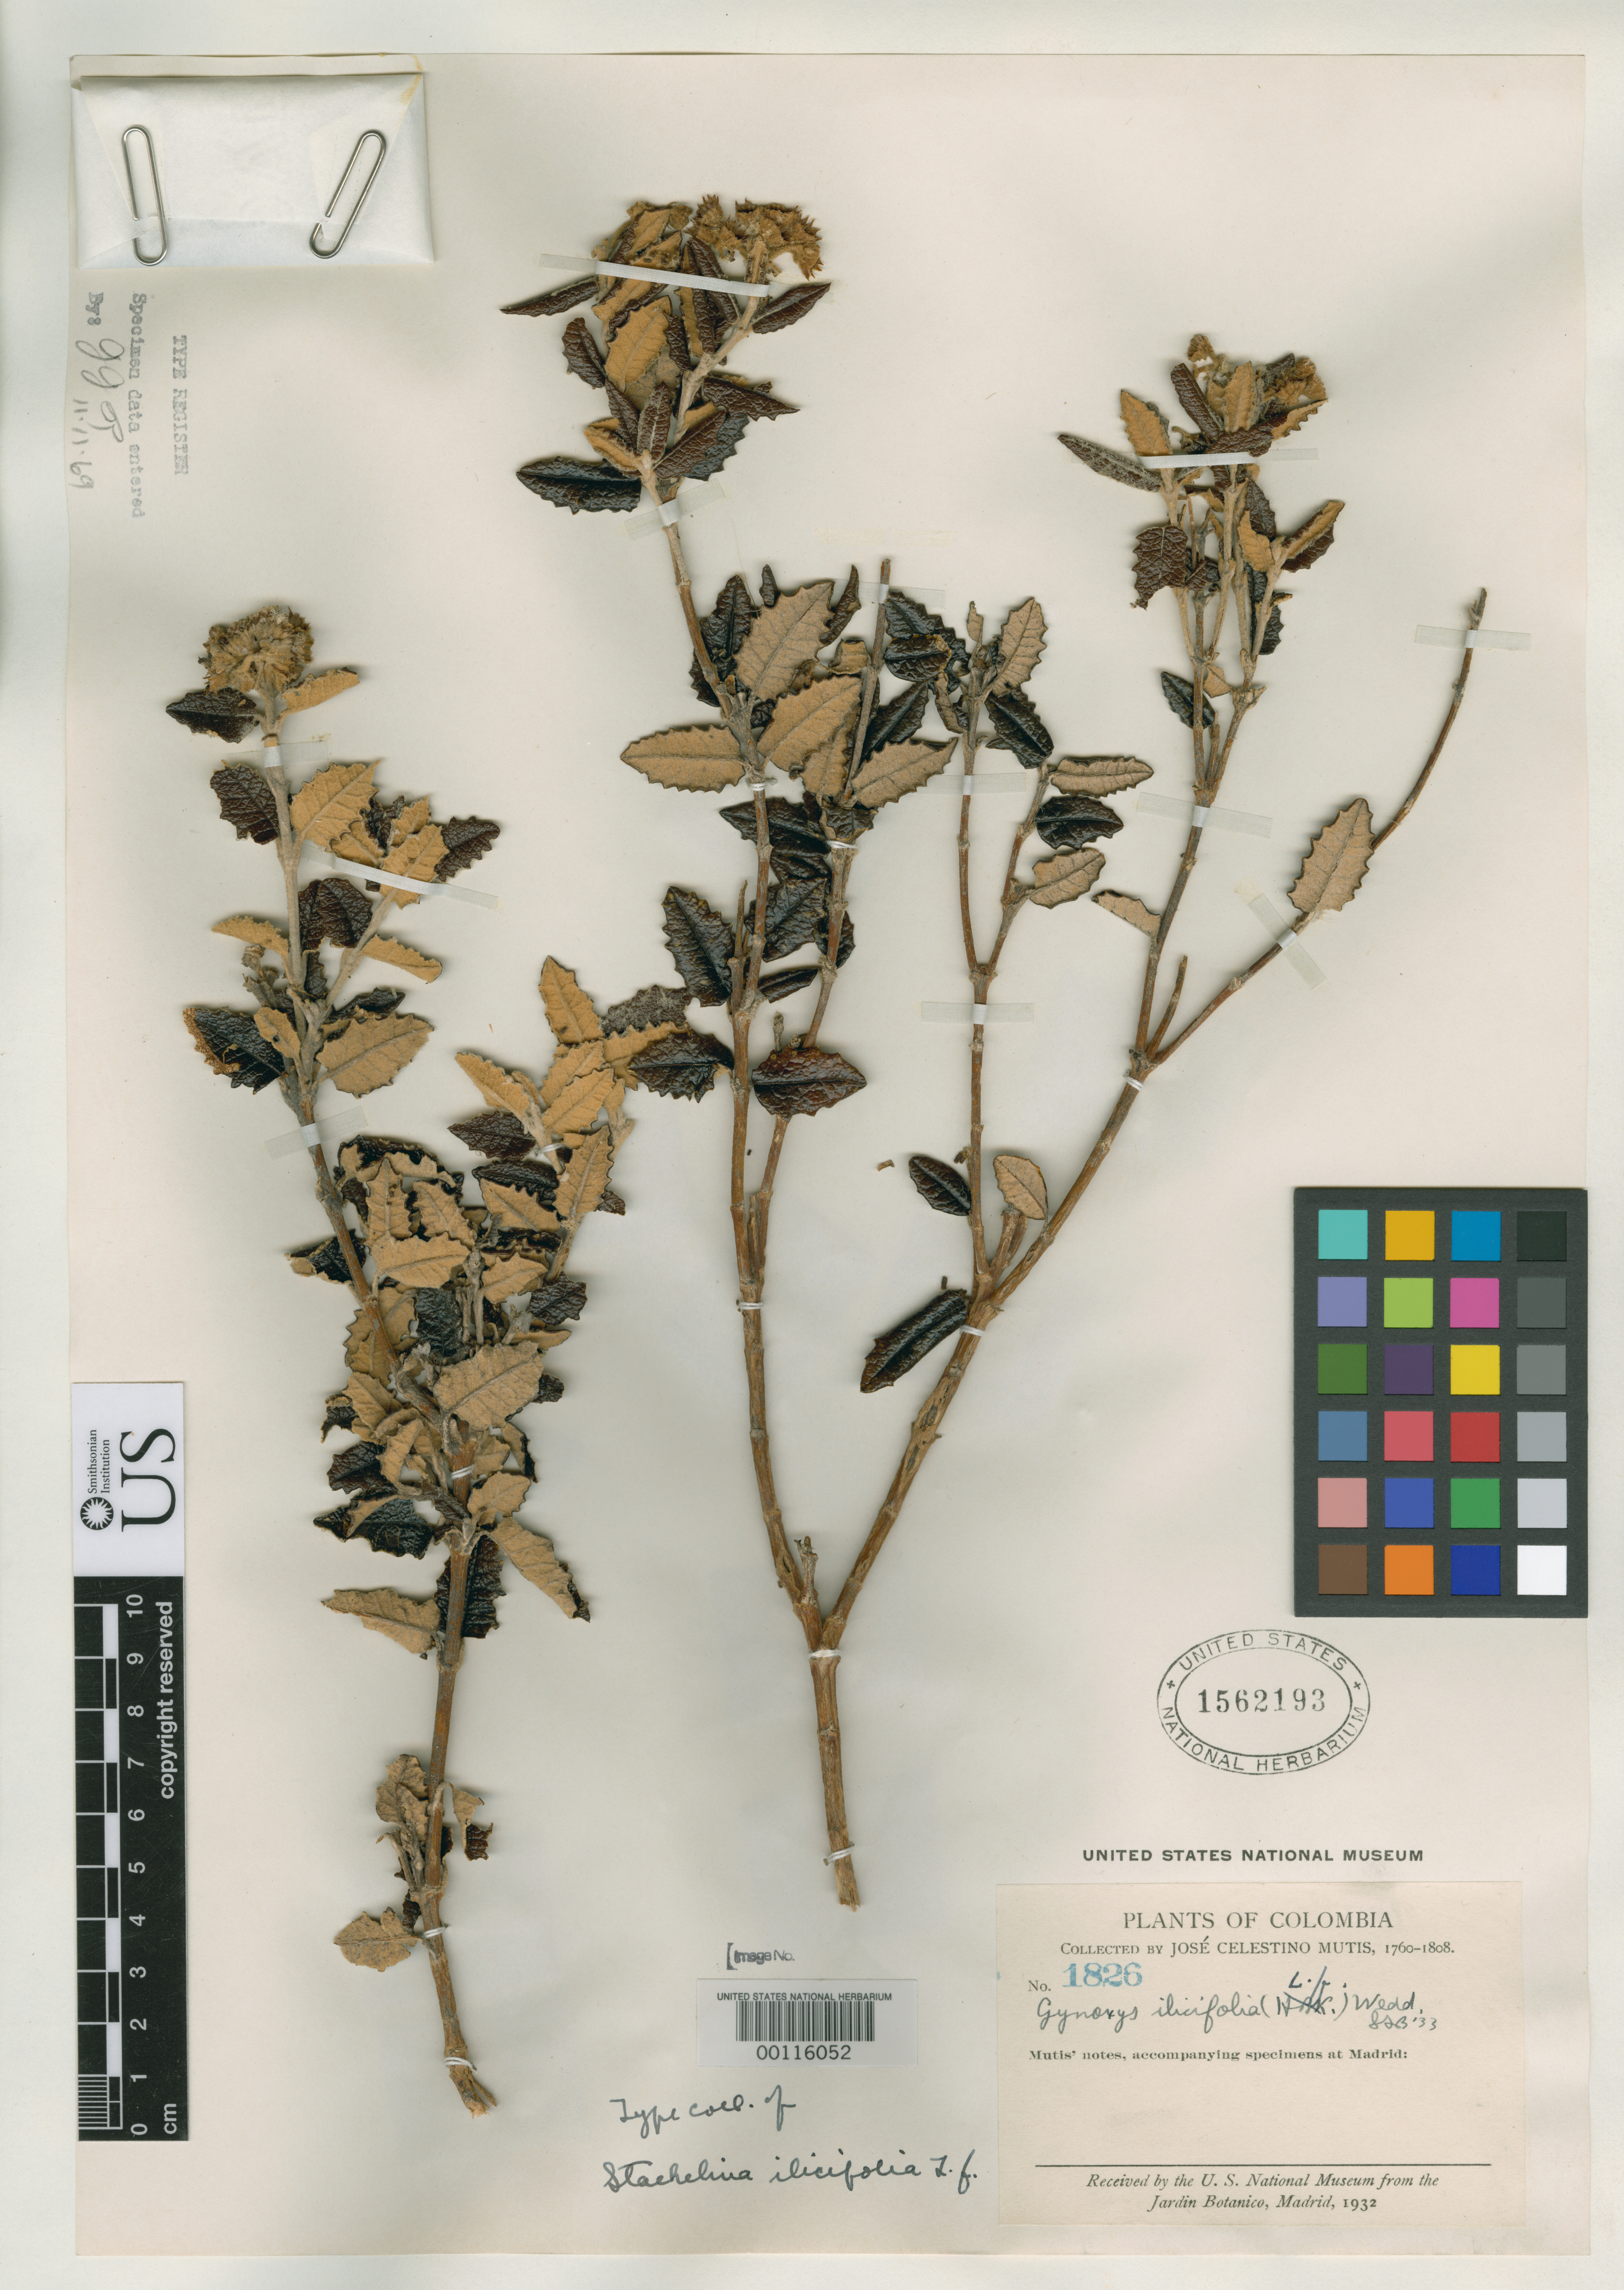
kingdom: Plantae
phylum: Tracheophyta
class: Magnoliopsida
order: Asterales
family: Asteraceae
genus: Staehelina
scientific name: Staehelina ilicifolia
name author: L. f.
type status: Type Collection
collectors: J. C. B. Mutis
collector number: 1826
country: Colombia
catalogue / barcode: US 1562193